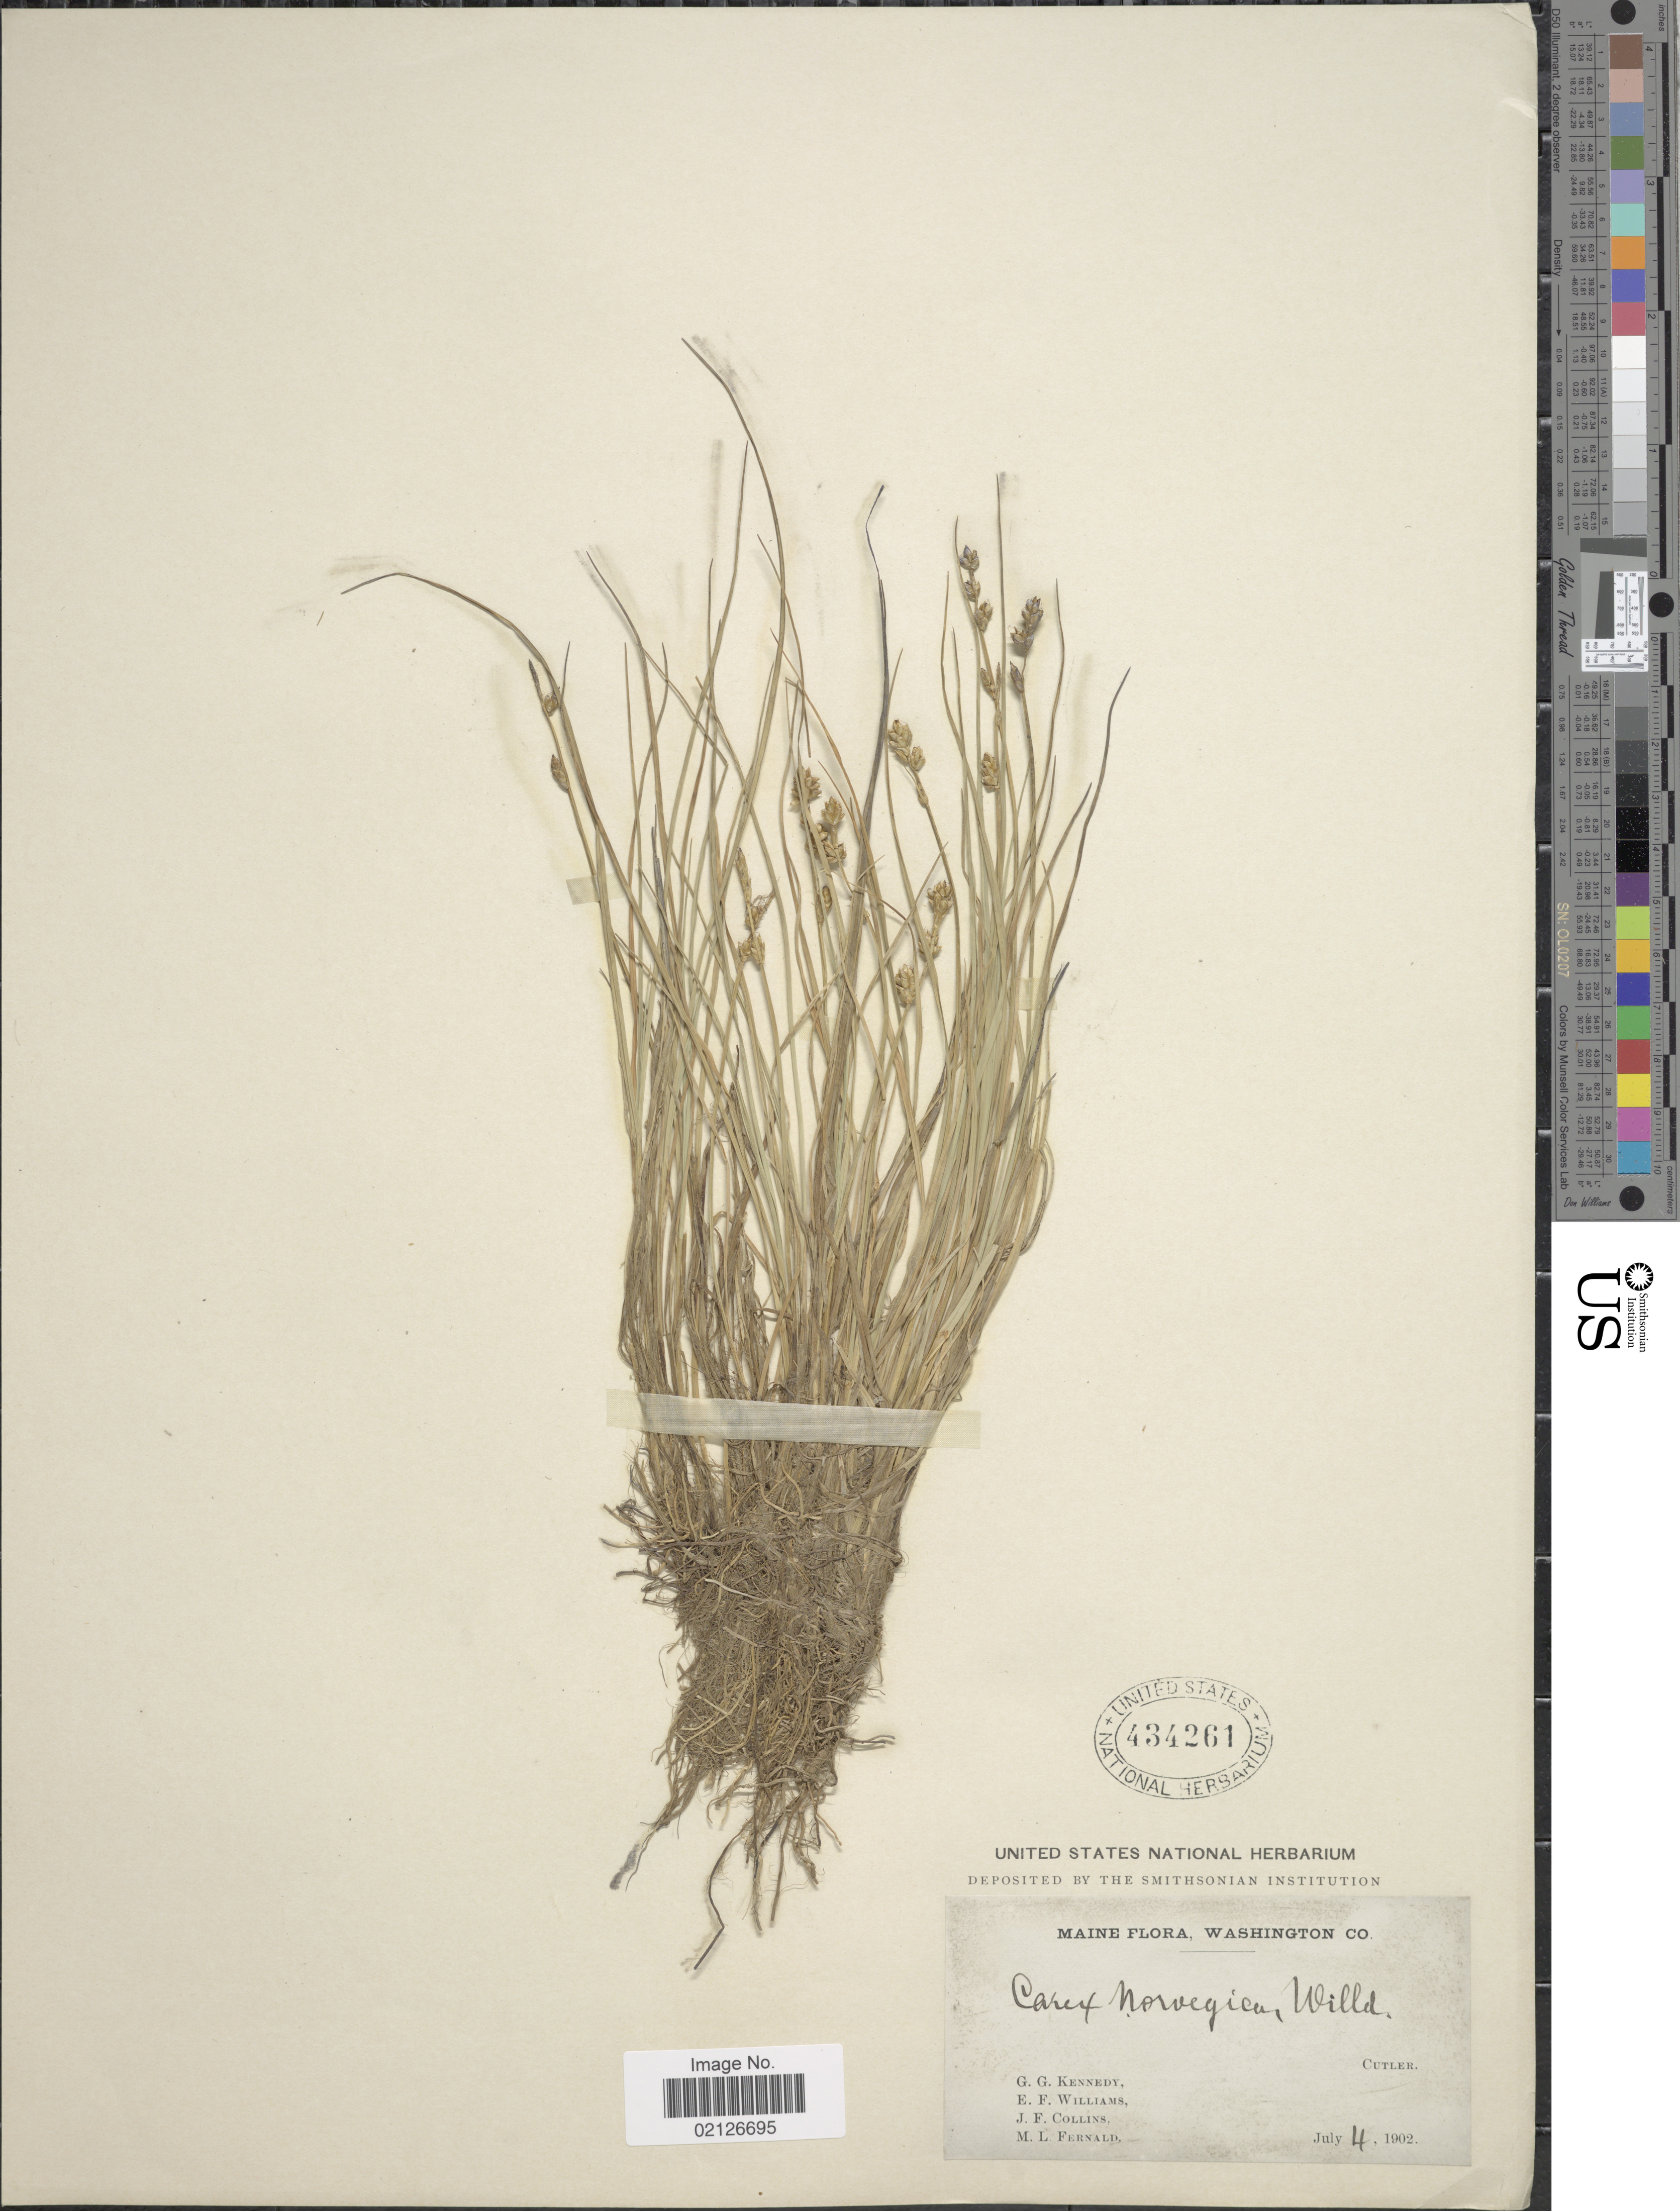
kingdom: Plantae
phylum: Tracheophyta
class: Liliopsida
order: Poales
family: Cyperaceae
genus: Carex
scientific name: Carex norvegica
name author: Retz.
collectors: G. Kennedy, E. Williams, J. Collins & M. L. Fernald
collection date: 1902-07-04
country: United States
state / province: Maine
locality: Washington Co., Cutler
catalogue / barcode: US 434261